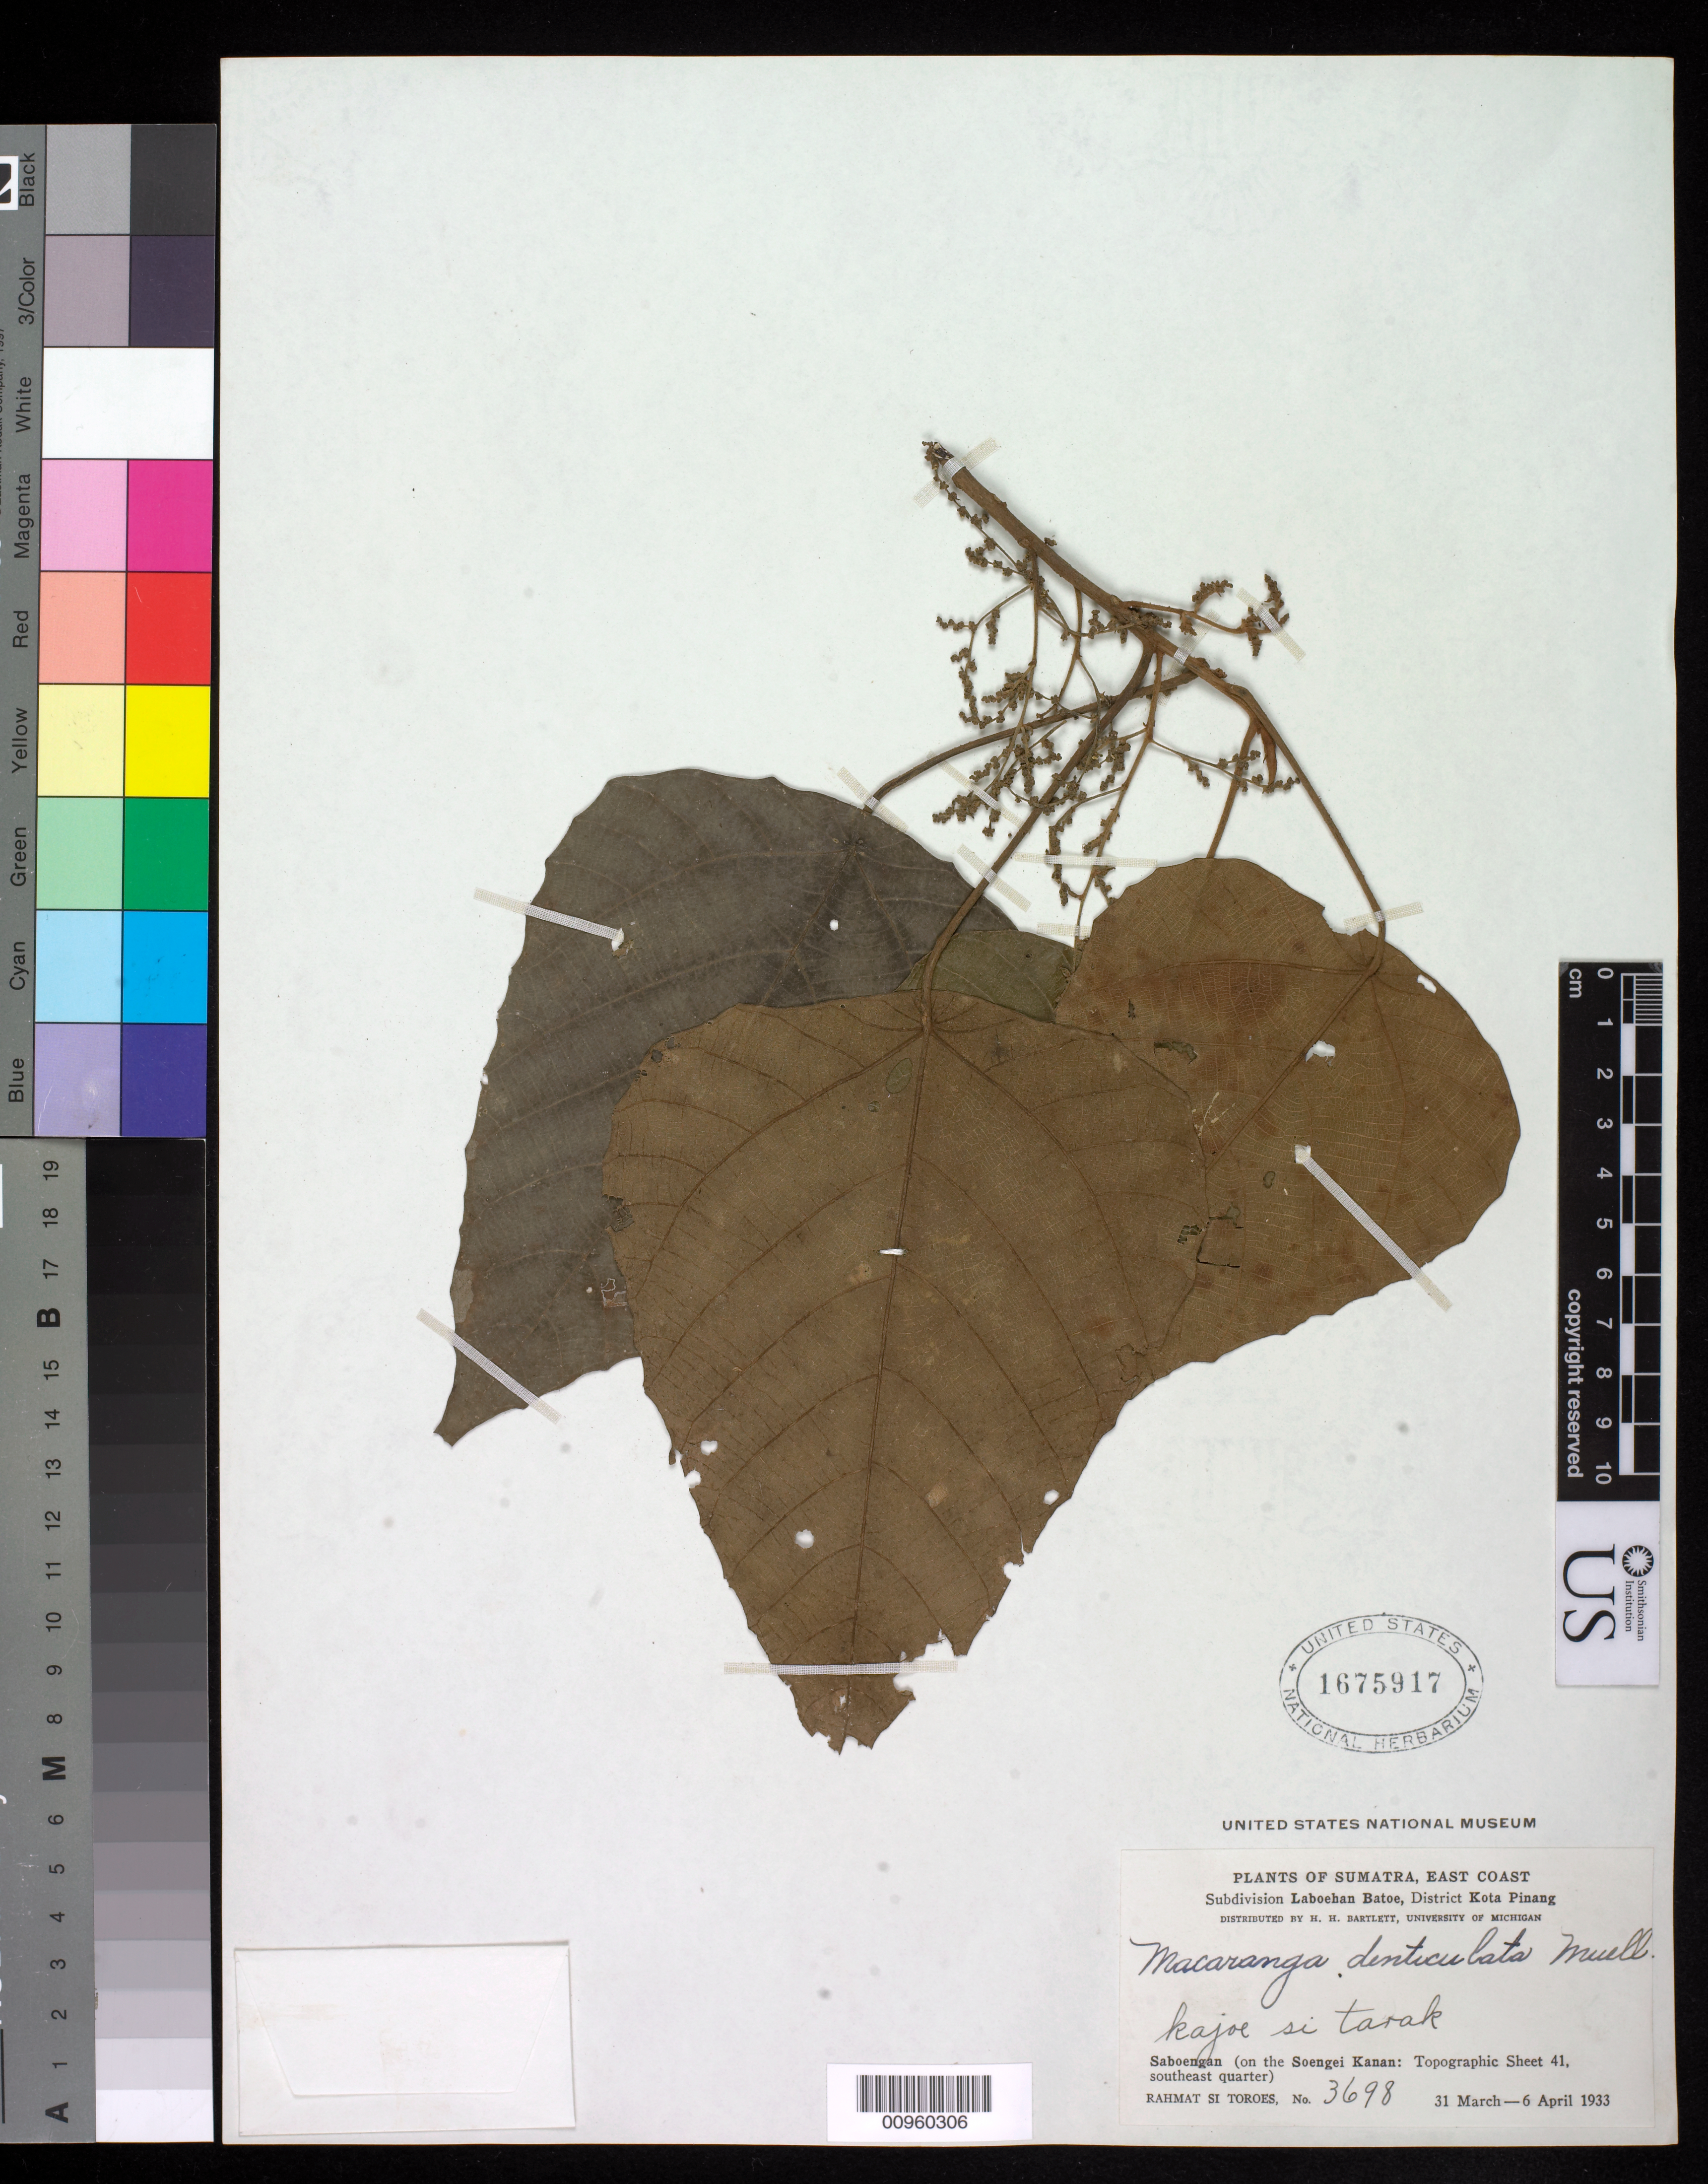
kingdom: Plantae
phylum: Tracheophyta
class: Magnoliopsida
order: Malpighiales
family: Euphorbiaceae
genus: Macaranga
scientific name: Macaranga denticulata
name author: (Blume) Müll. Arg.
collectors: Rahmat Si Boeea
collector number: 3698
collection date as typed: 31 Mar 1933 to 06 Apr 1933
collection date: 1933-03-31/1933-04-06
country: Indonesia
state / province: Sumatra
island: Sumatra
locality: East Coast, Subdiv. Laboehan Batoe, Dist. Kota Pinang, Saboengan, Soengei Kanan topographic sheet 41 SE quarter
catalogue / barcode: US 1675917